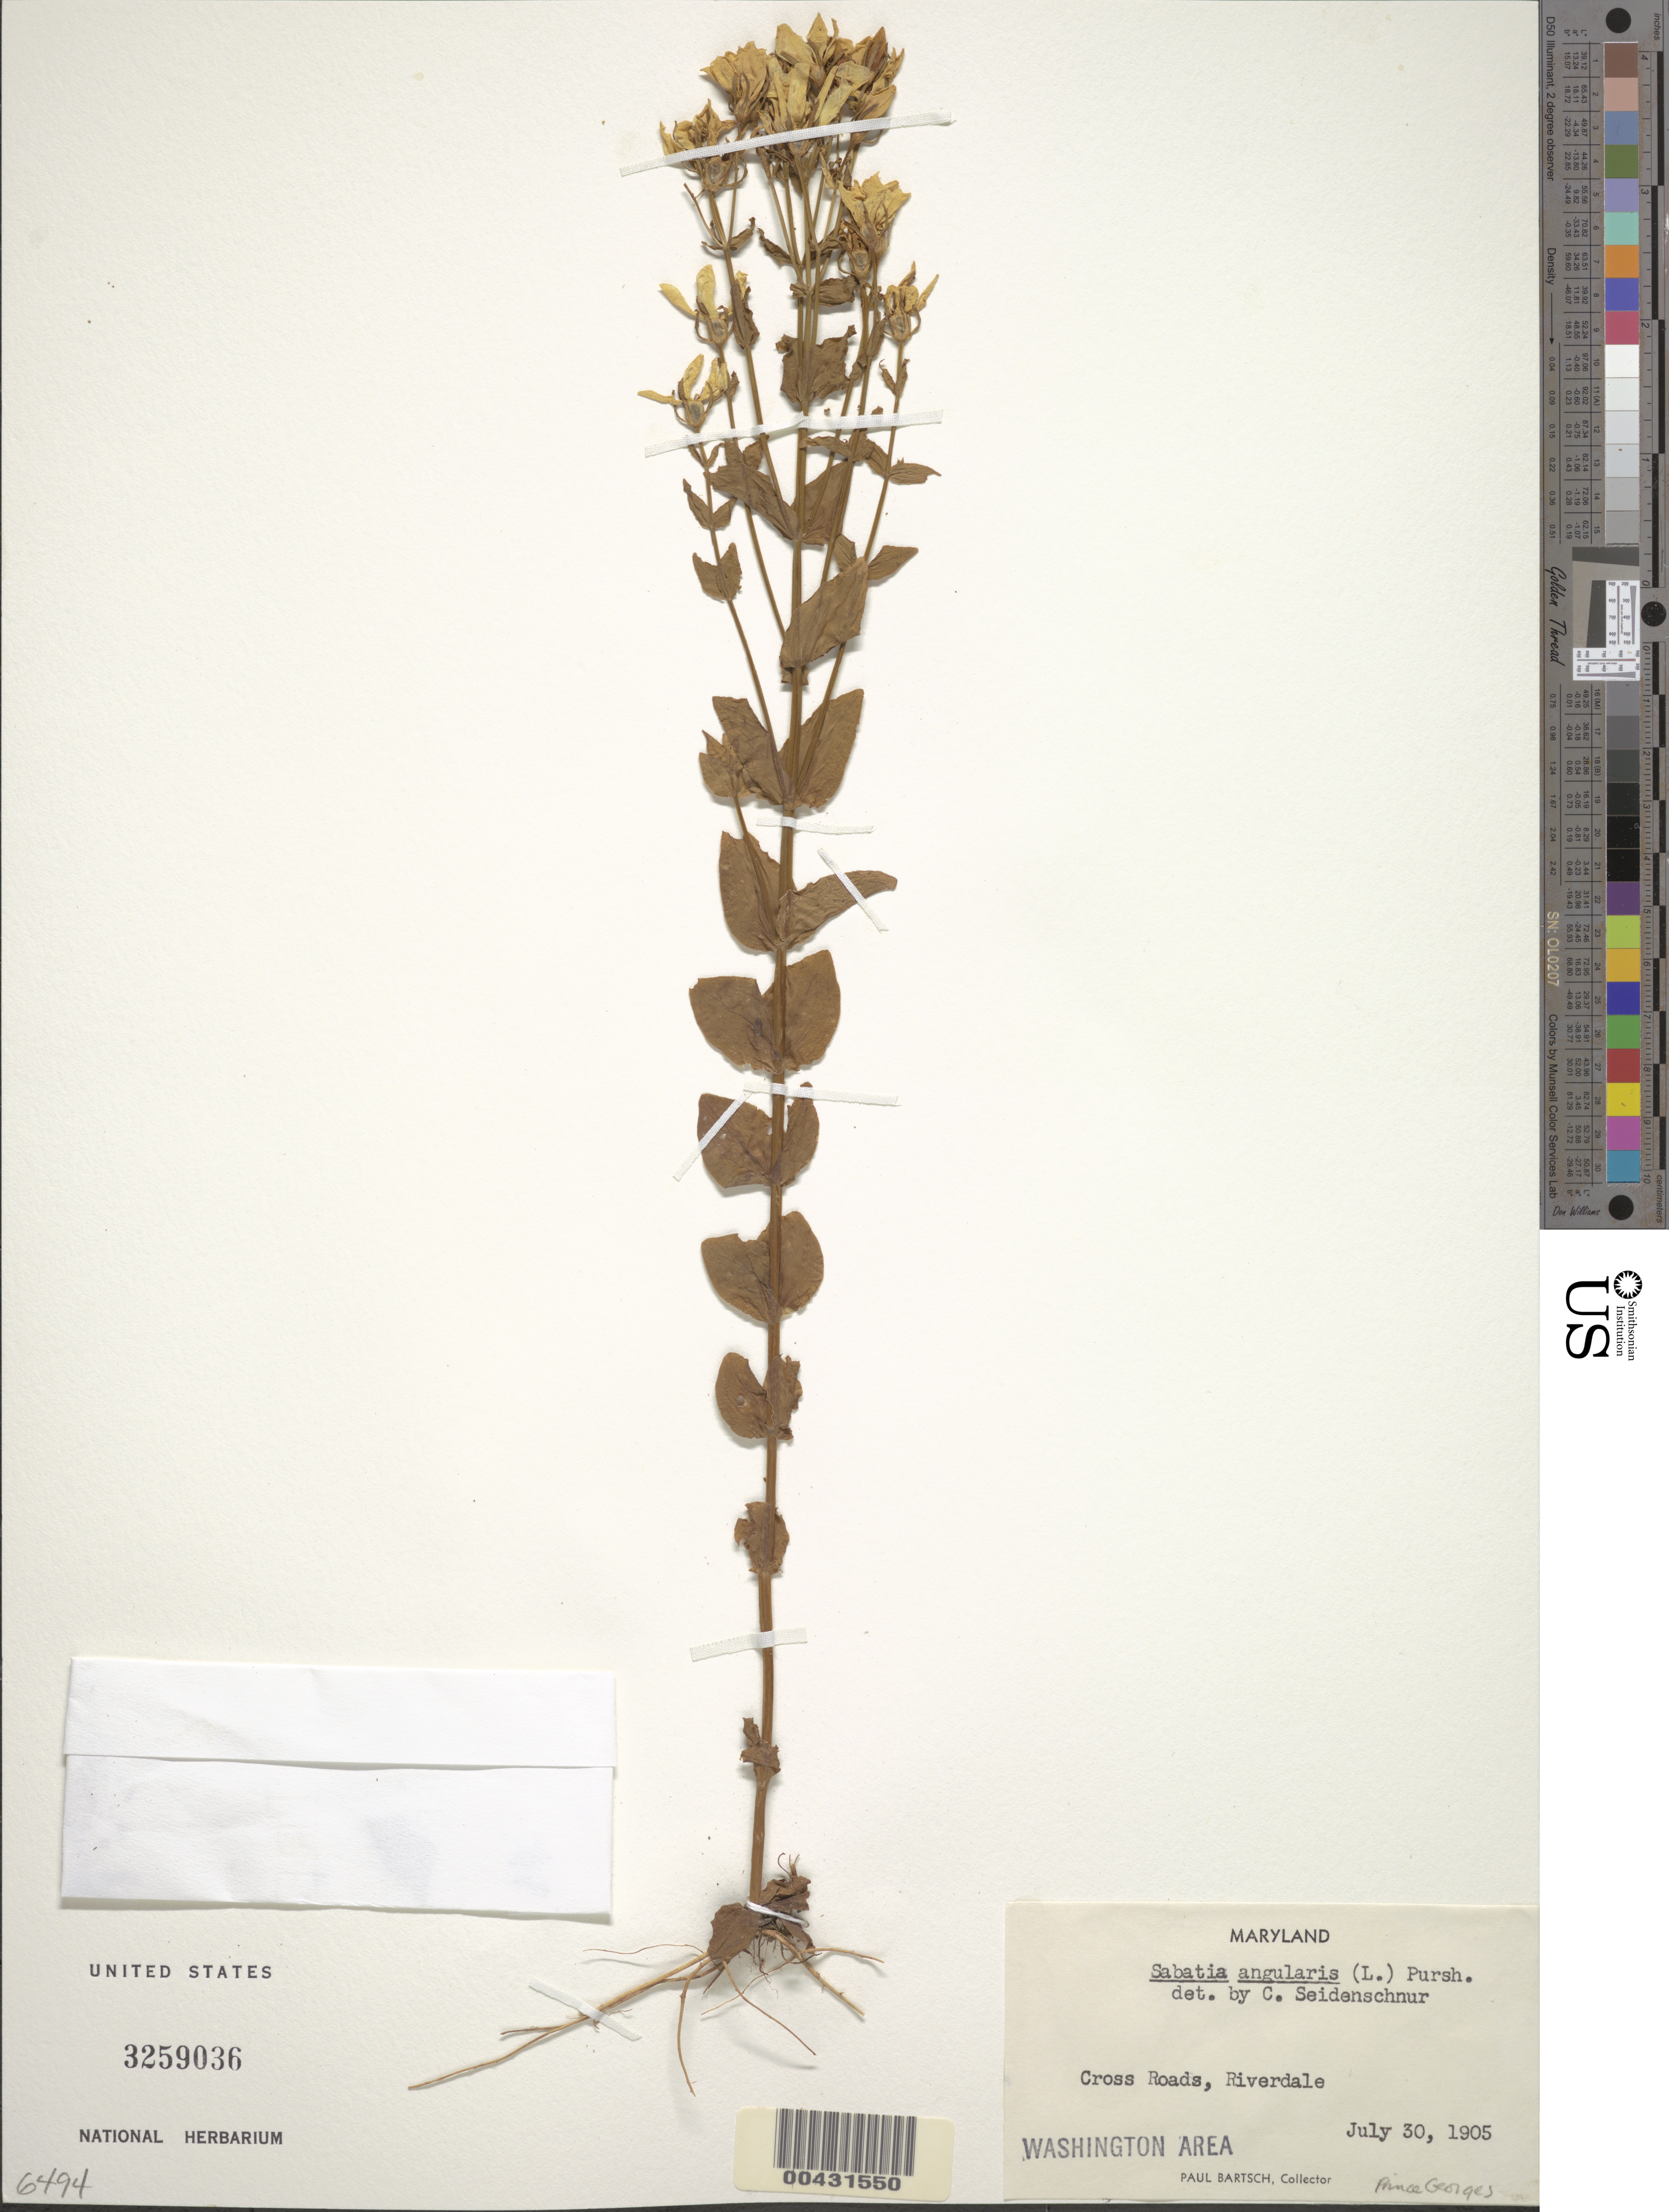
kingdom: Plantae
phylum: Tracheophyta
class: Magnoliopsida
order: Gentianales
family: Gentianaceae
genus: Sabatia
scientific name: Sabatia angularis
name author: (L.) Pursh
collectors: P. Bartsch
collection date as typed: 30 Jul 1905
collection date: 1905-07-30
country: United States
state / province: Maryland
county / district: Prince George's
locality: Riverdale, cross roads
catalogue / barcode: US 3259036